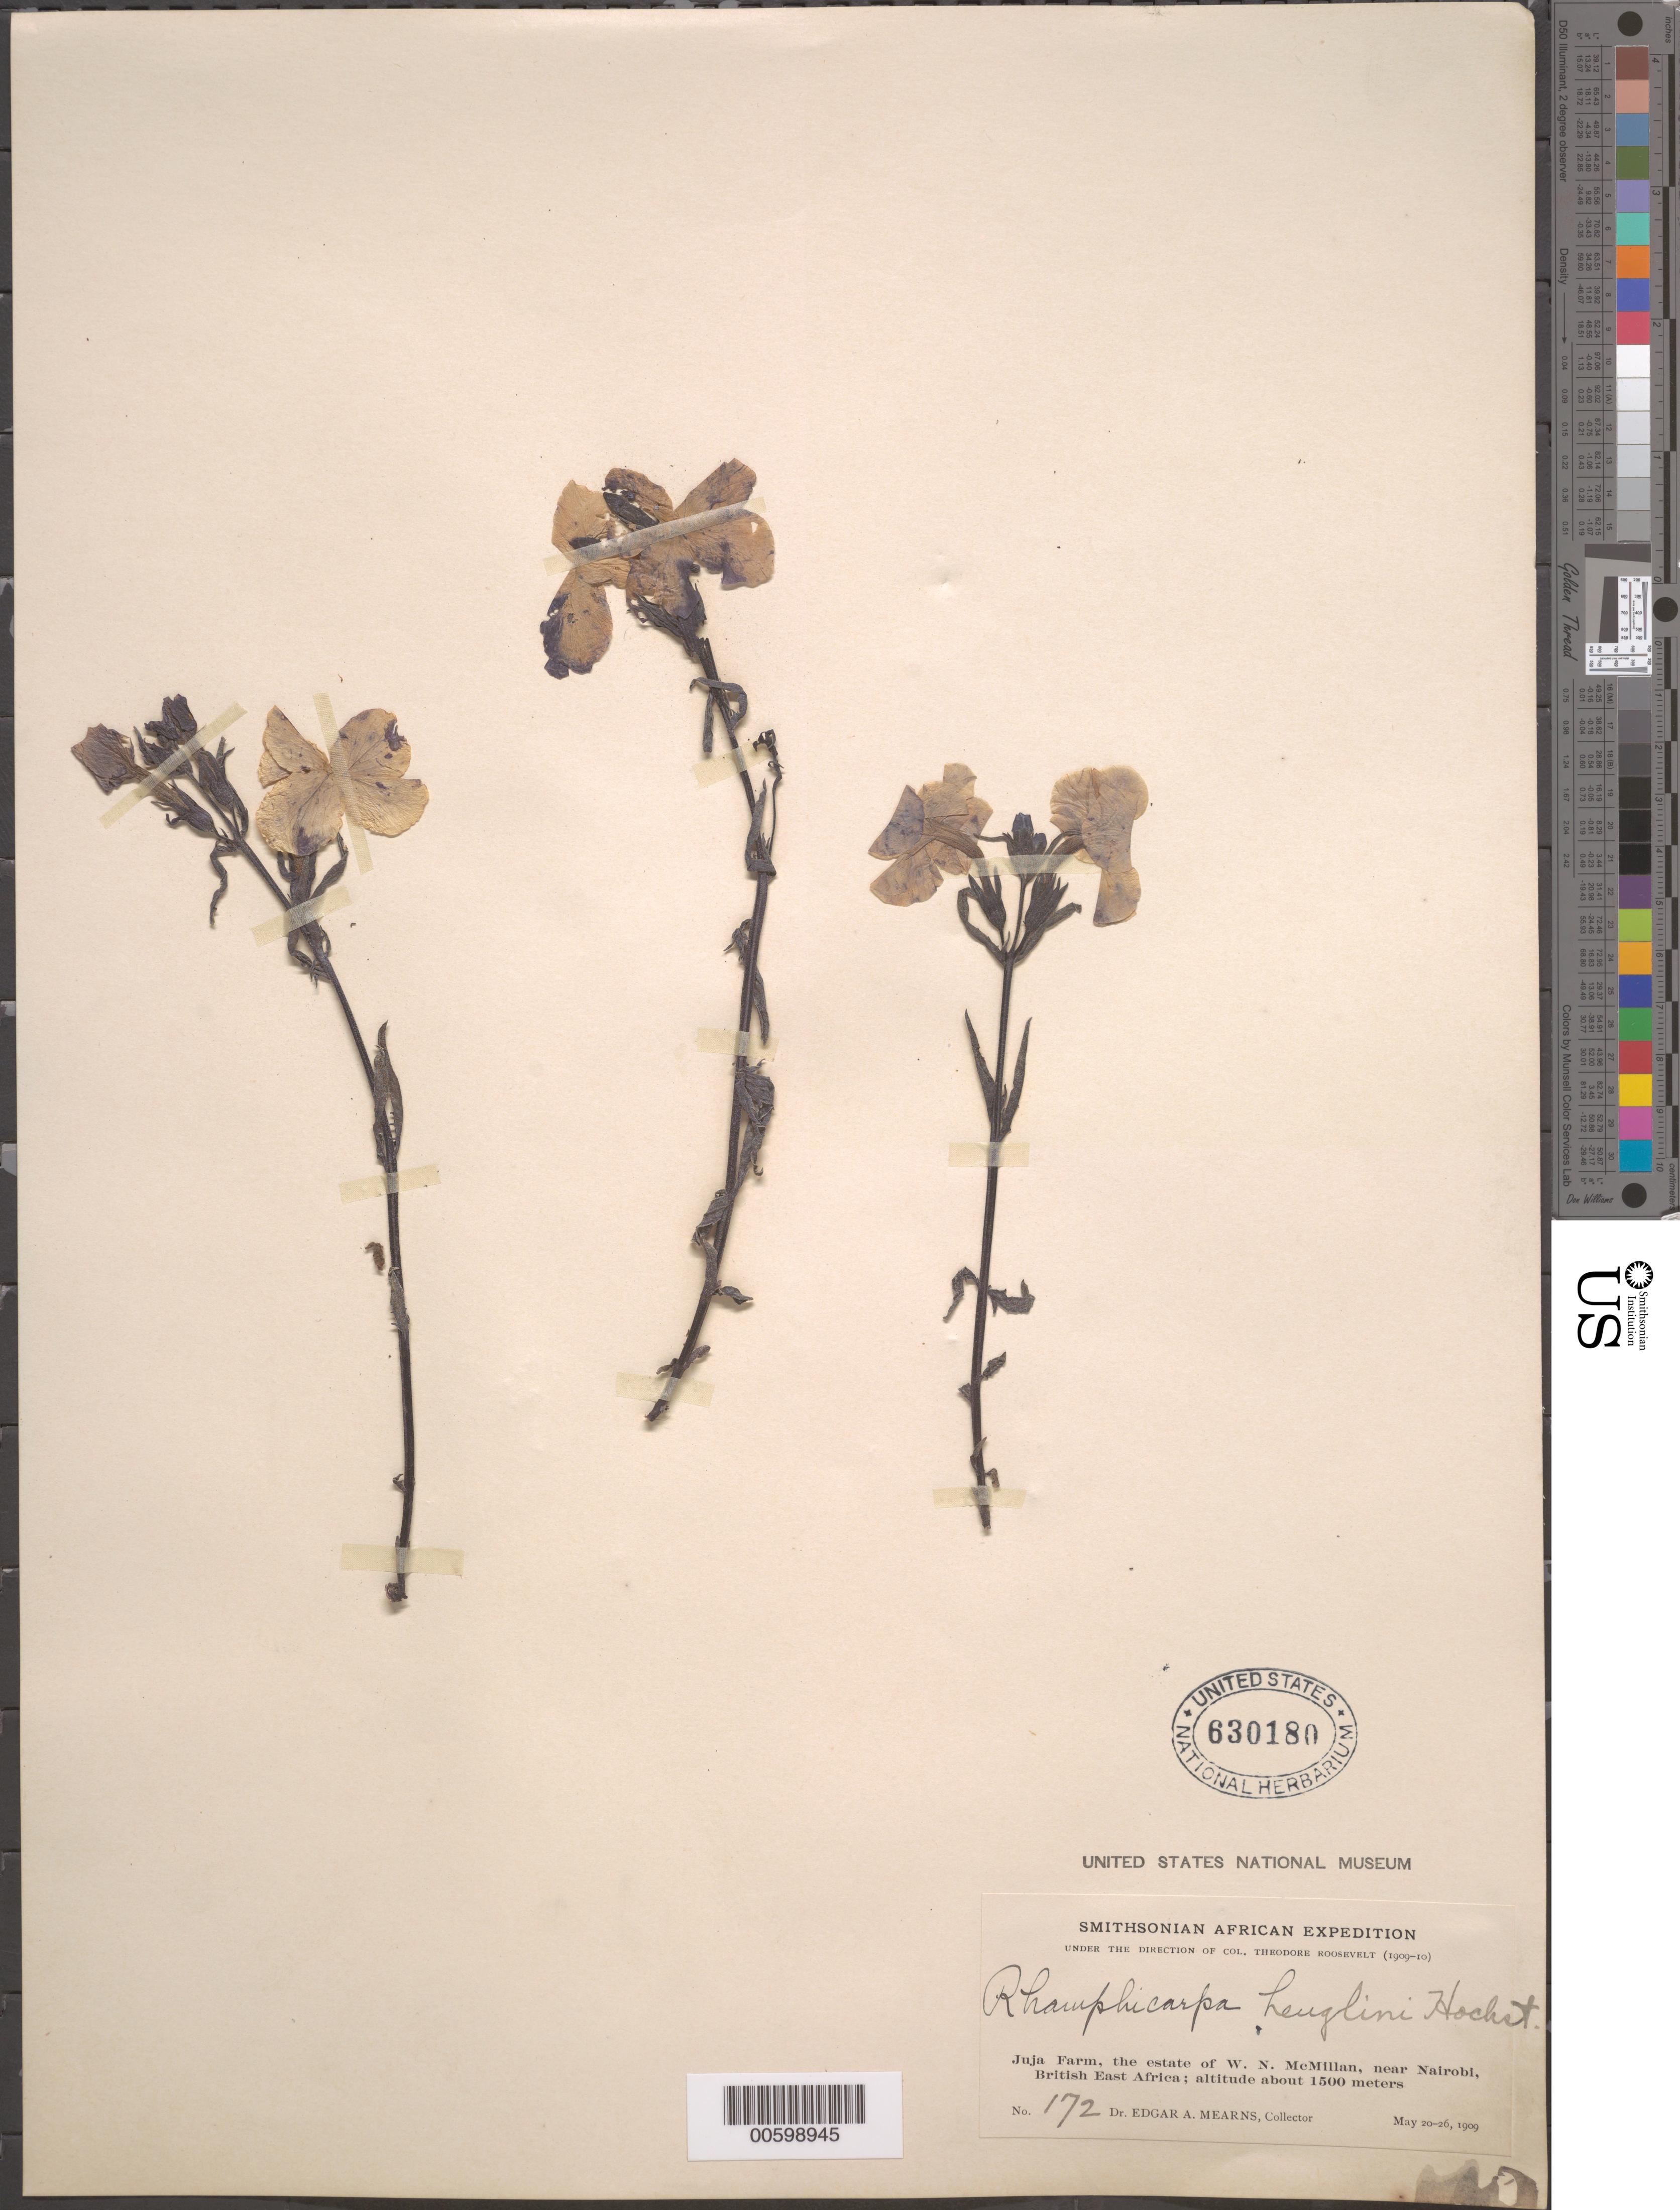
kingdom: Plantae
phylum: Tracheophyta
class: Magnoliopsida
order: Lamiales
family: Orobanchaceae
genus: Rhamphicarpa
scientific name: Rhamphicarpa heuglini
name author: Hochst.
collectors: E. A. Mearns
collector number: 172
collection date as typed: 20 May 1909 to 26 May 1909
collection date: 1909-05-20/1909-05-26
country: Kenya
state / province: Nairobi Area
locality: Juja Farm, the estate of W.N. McMillan, near Nairobi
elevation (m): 1500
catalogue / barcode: US 630180